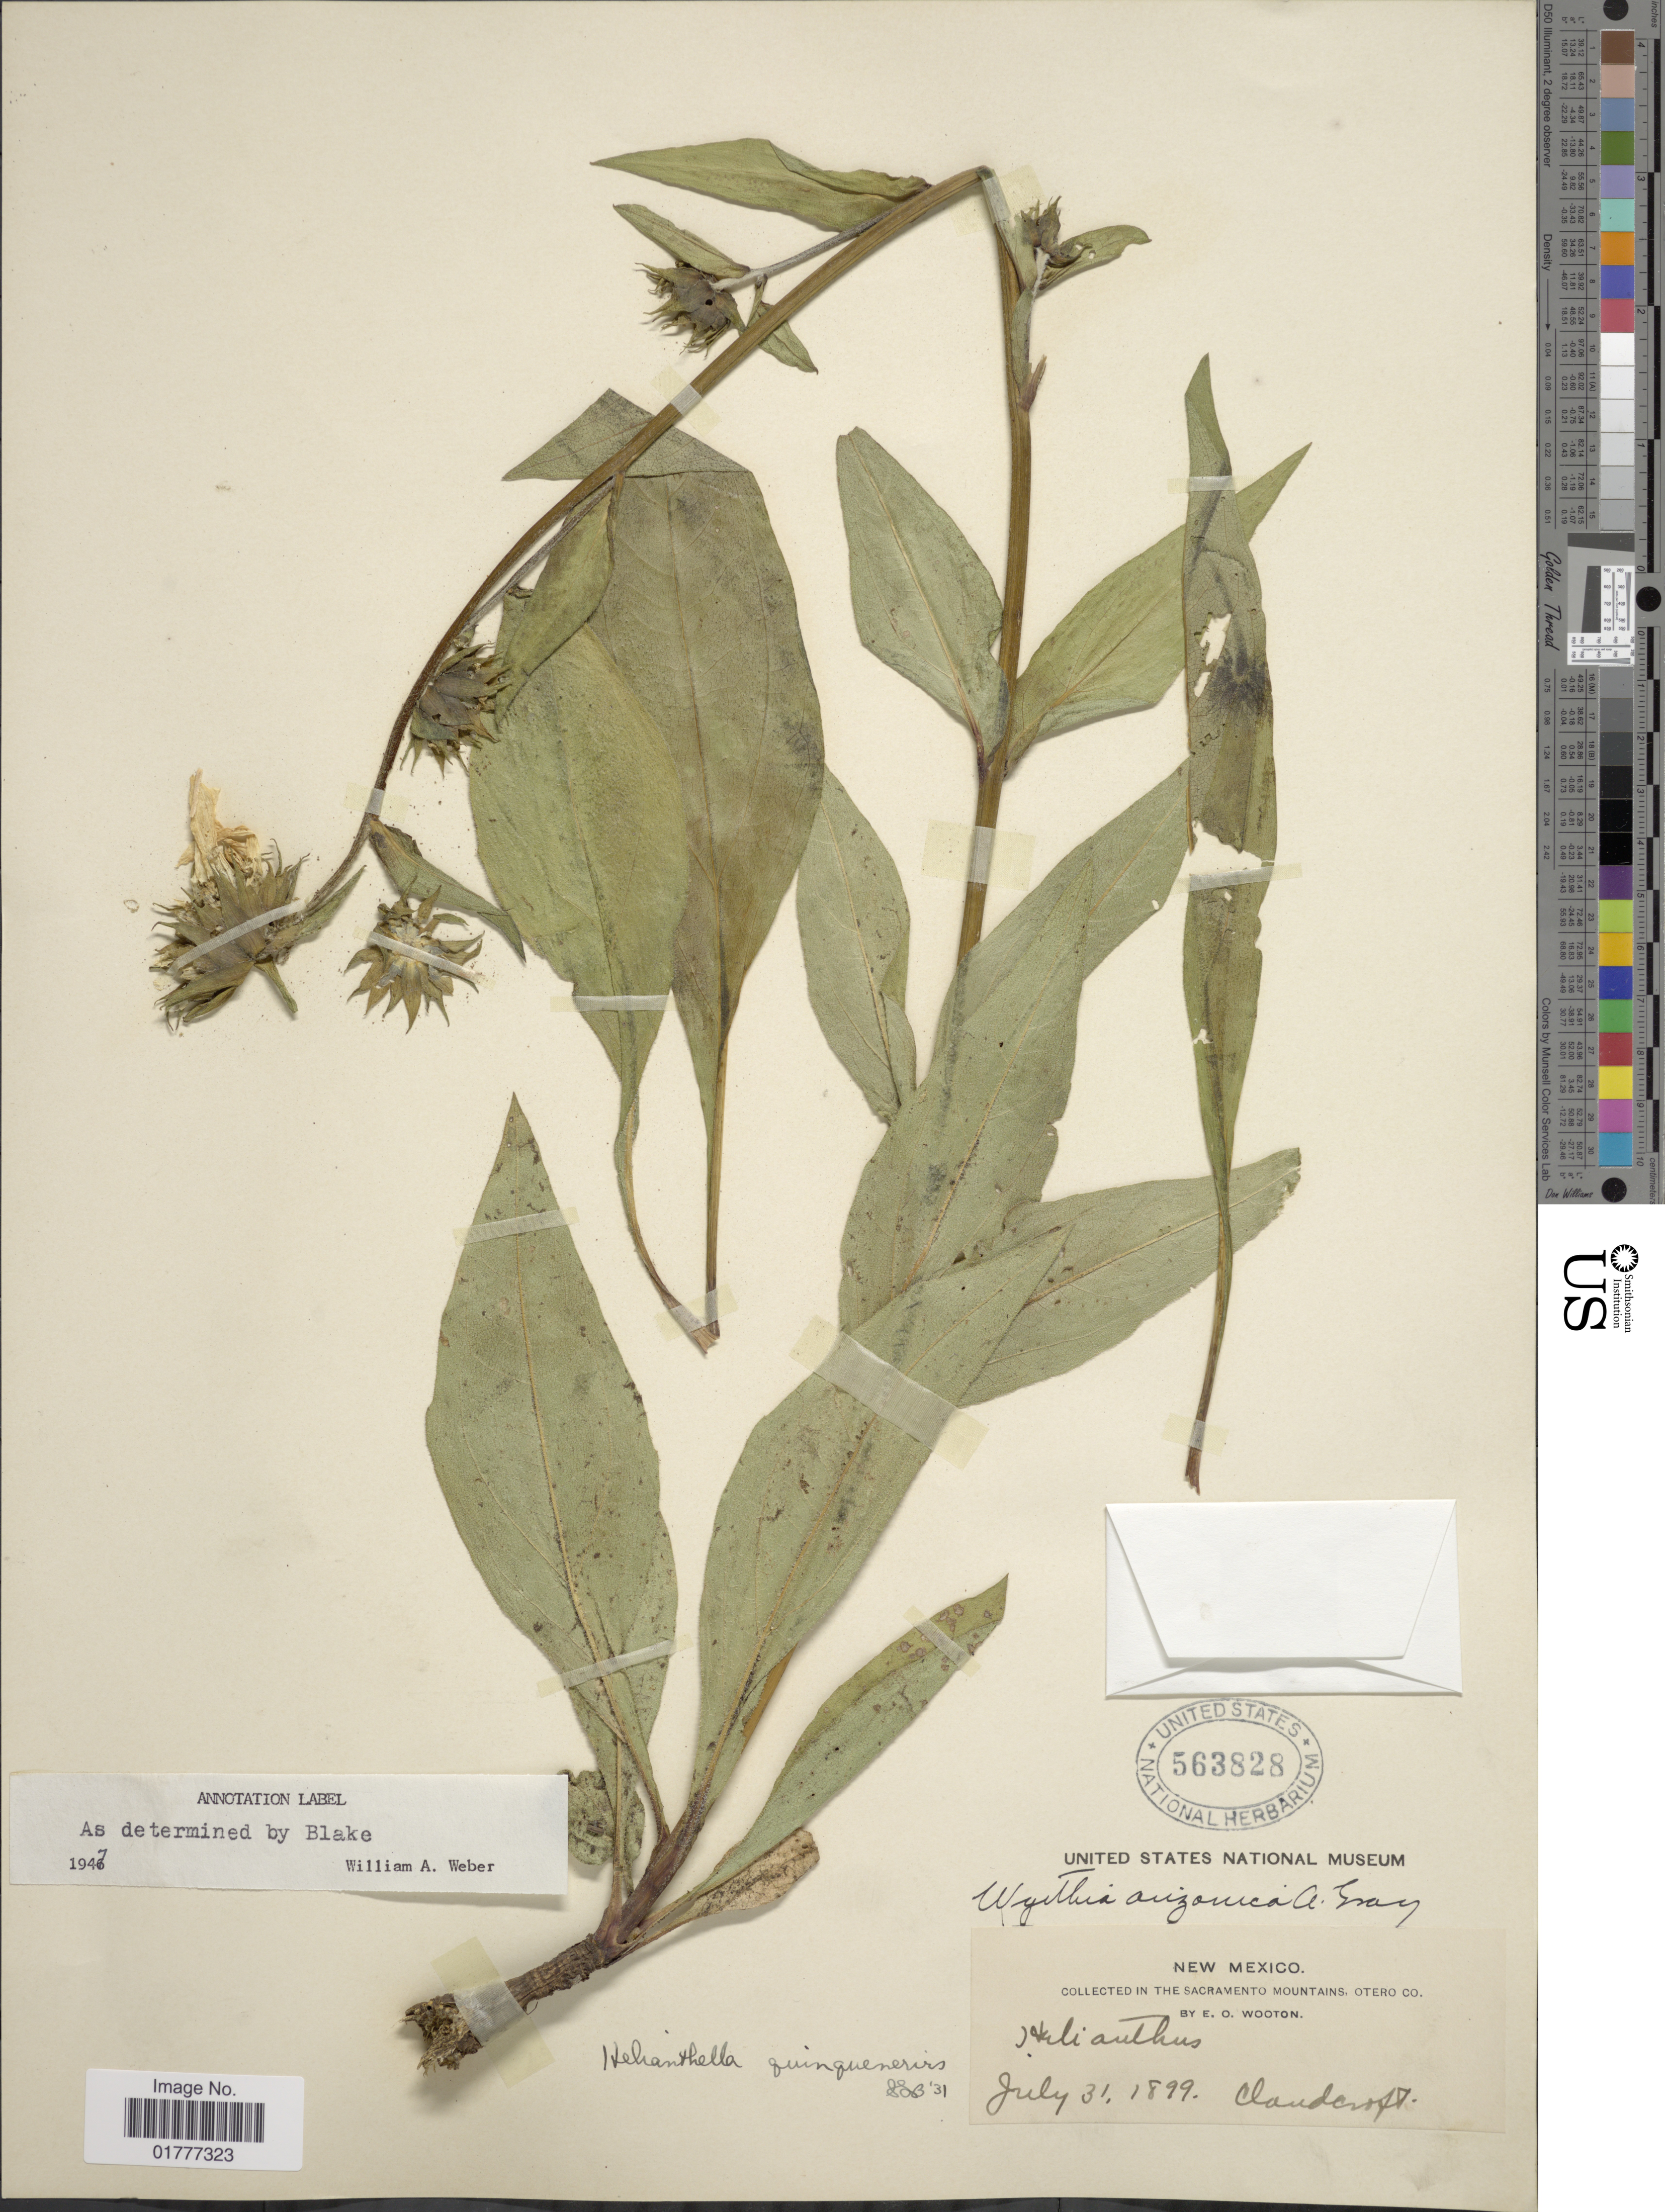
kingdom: Plantae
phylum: Tracheophyta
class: Magnoliopsida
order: Asterales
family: Asteraceae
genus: Helianthella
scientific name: Helianthella quinquenervis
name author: (Hook.) A. Gray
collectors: E. O. Wooton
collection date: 1899-07-31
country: United States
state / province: New Mexico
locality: Sacramento Mountains, Otero Co.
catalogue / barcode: US 563828